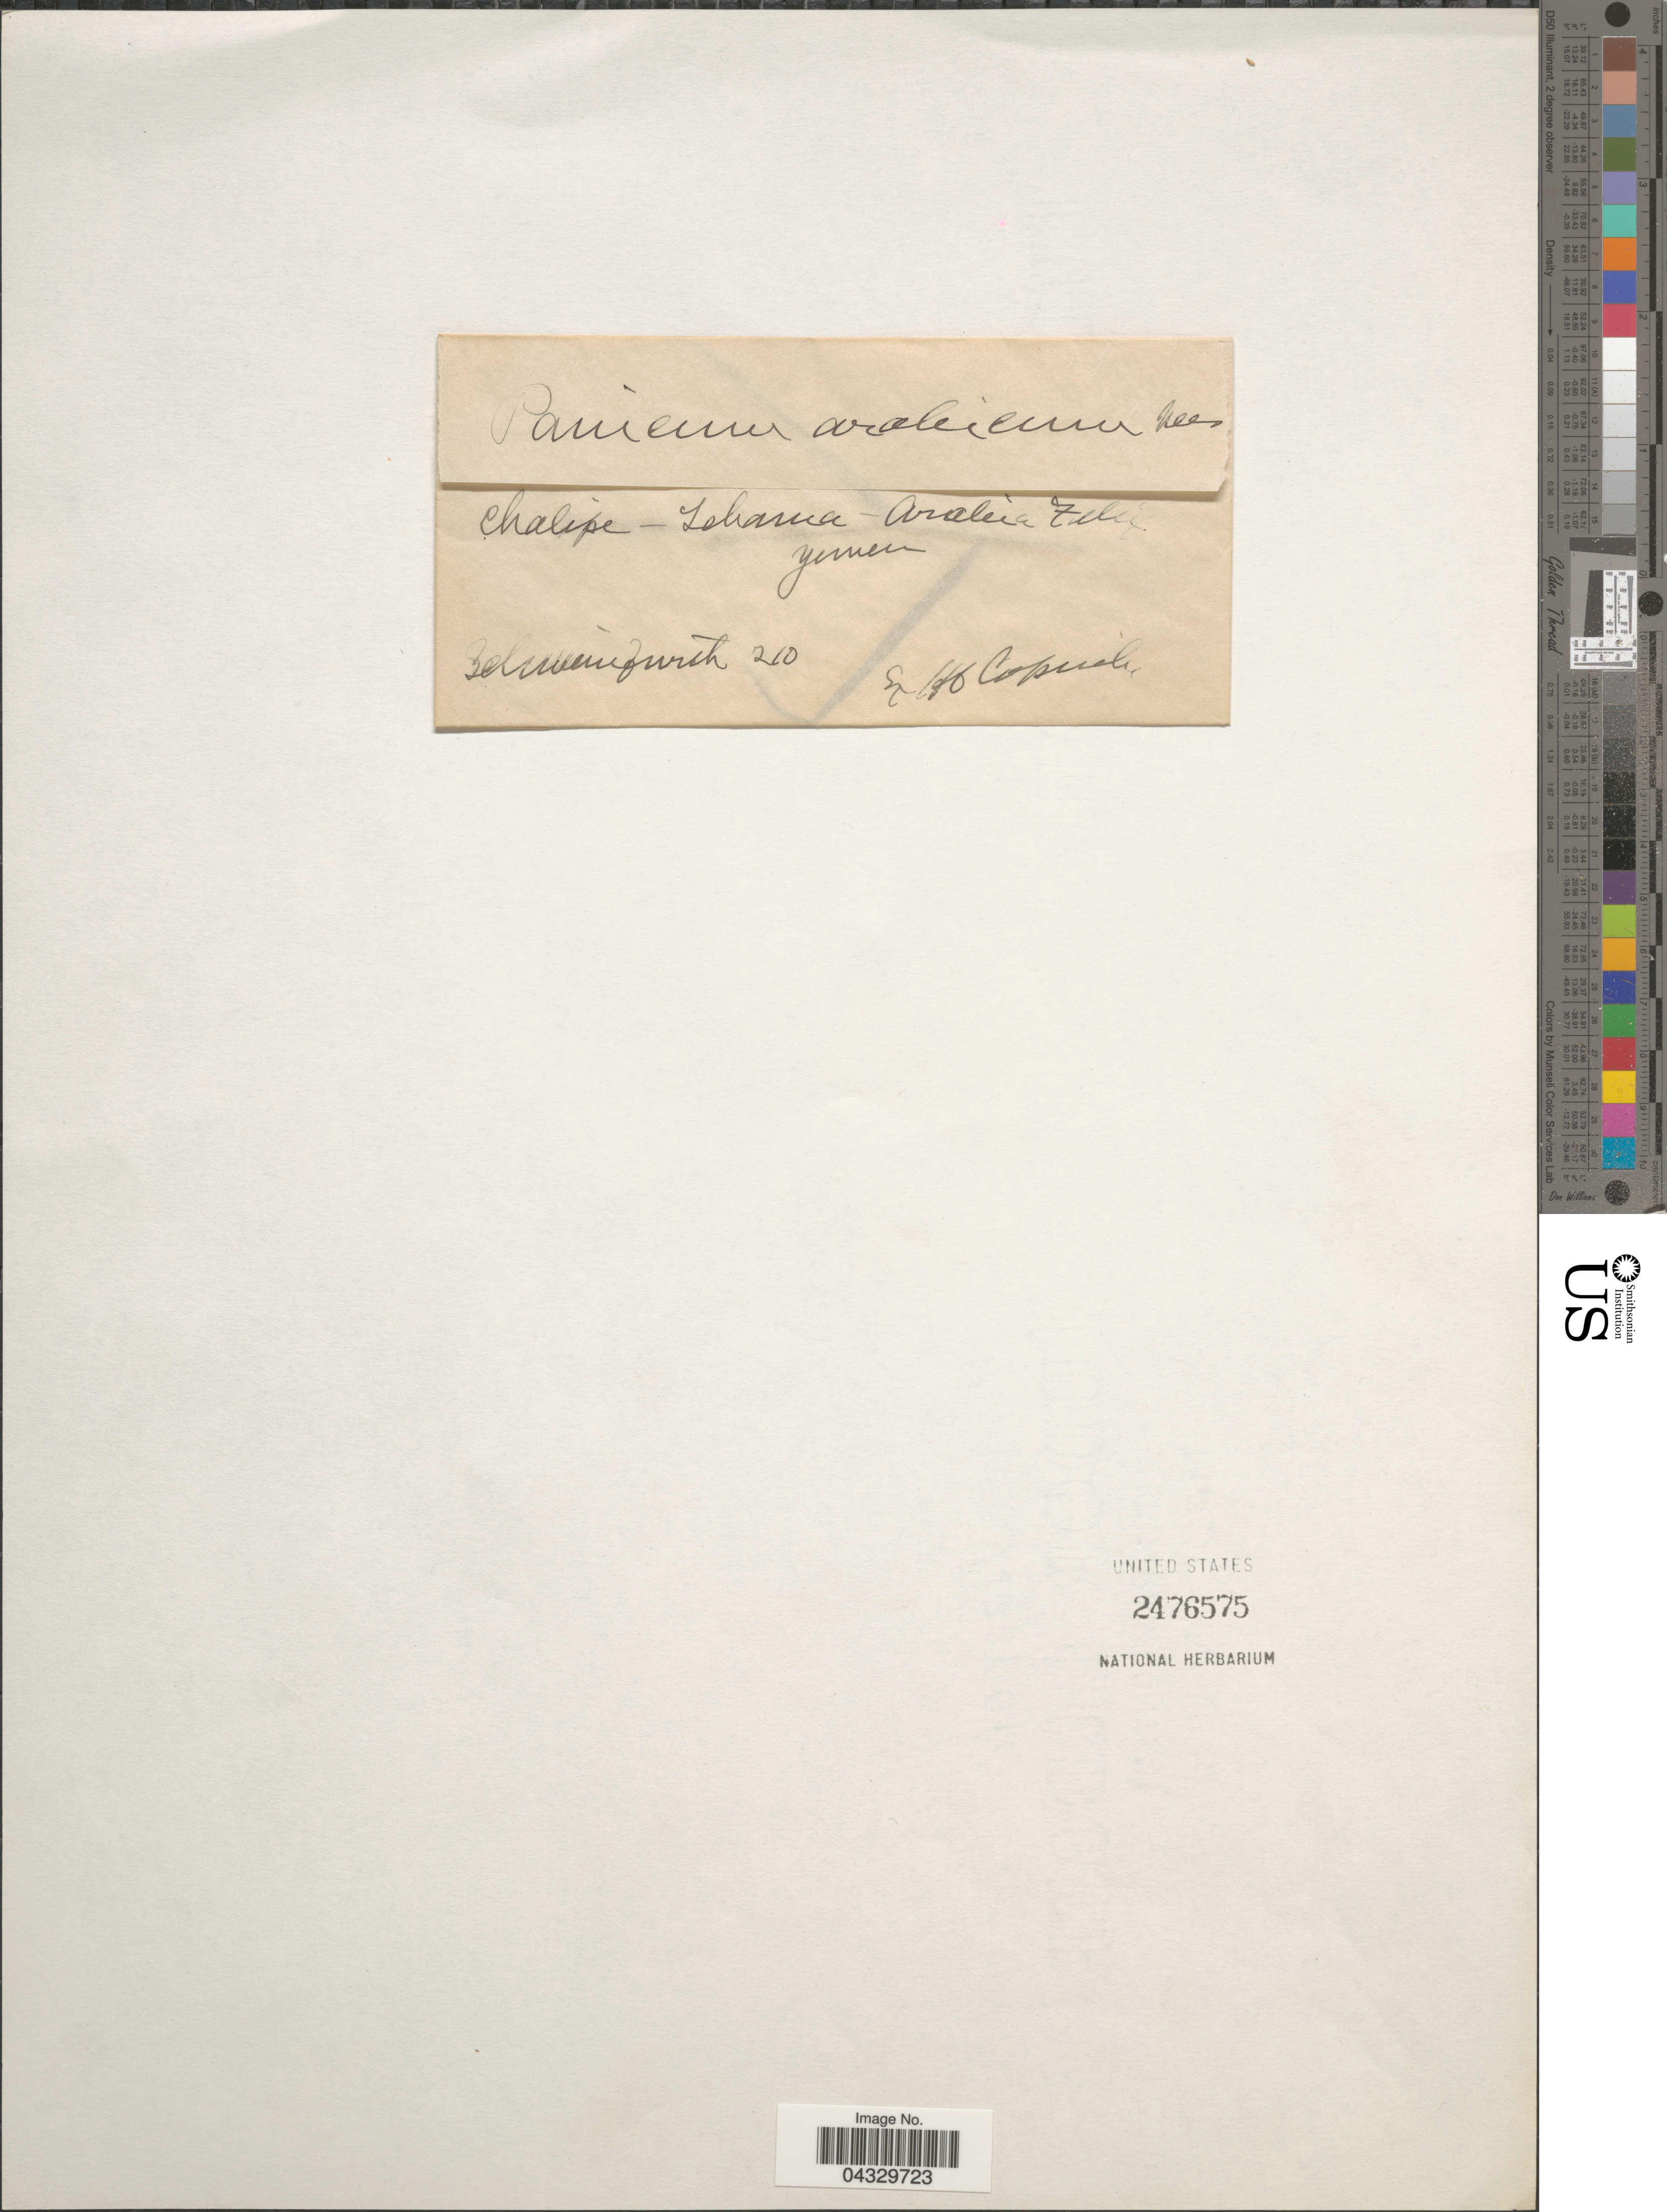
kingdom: Plantae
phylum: Tracheophyta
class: Liliopsida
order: Poales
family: Poaceae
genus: Setaria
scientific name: Setaria desertorum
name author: (A. Rich.) Morrone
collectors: Schweinfurth, --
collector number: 210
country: Yemen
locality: Chalipe-Tehama-Araleia Field. [interpreted]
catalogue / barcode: US 2476575